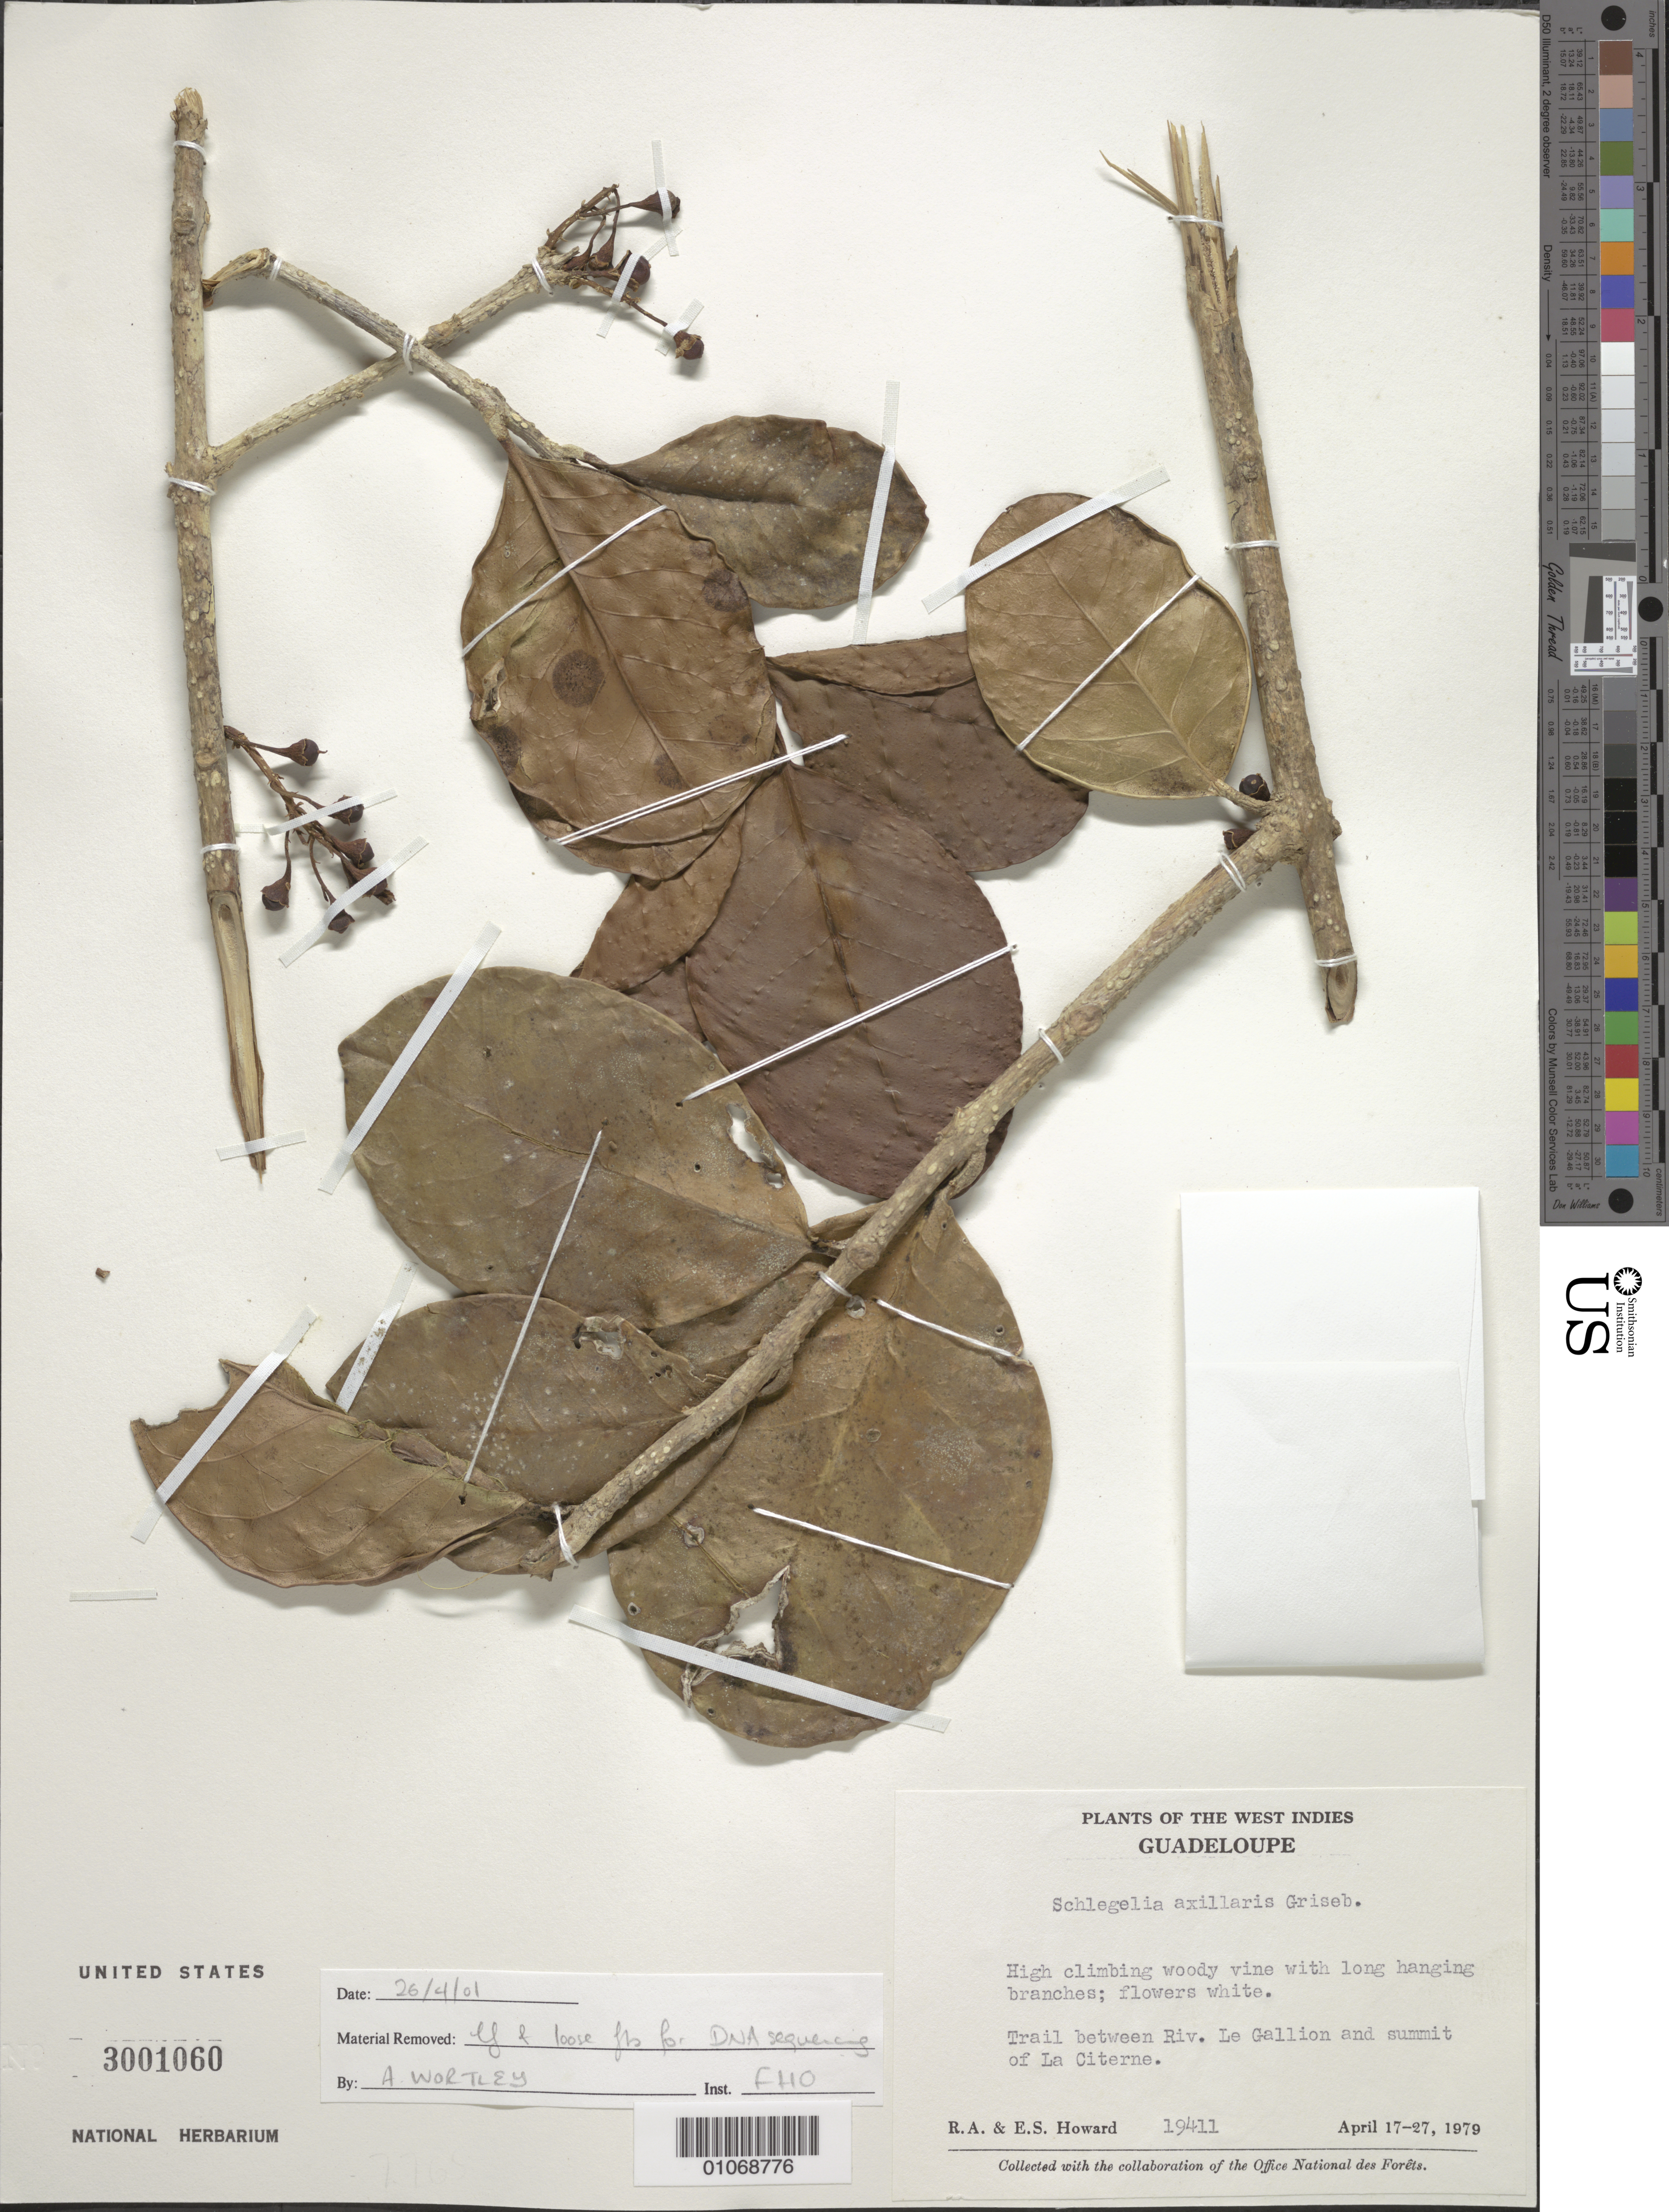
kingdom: Plantae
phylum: Tracheophyta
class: Magnoliopsida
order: Lamiales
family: Schlegeliaceae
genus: Schlegelia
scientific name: Schlegelia axillaris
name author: Griseb.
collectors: R. A. Howard & E. S. Howard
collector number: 19411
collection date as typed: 17 Apr 1979 to 27 Apr 1979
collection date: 1979-04-17/1979-04-27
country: Guadeloupe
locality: Trail between River La Gallion and summit of La Citerne.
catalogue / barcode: US 3001060